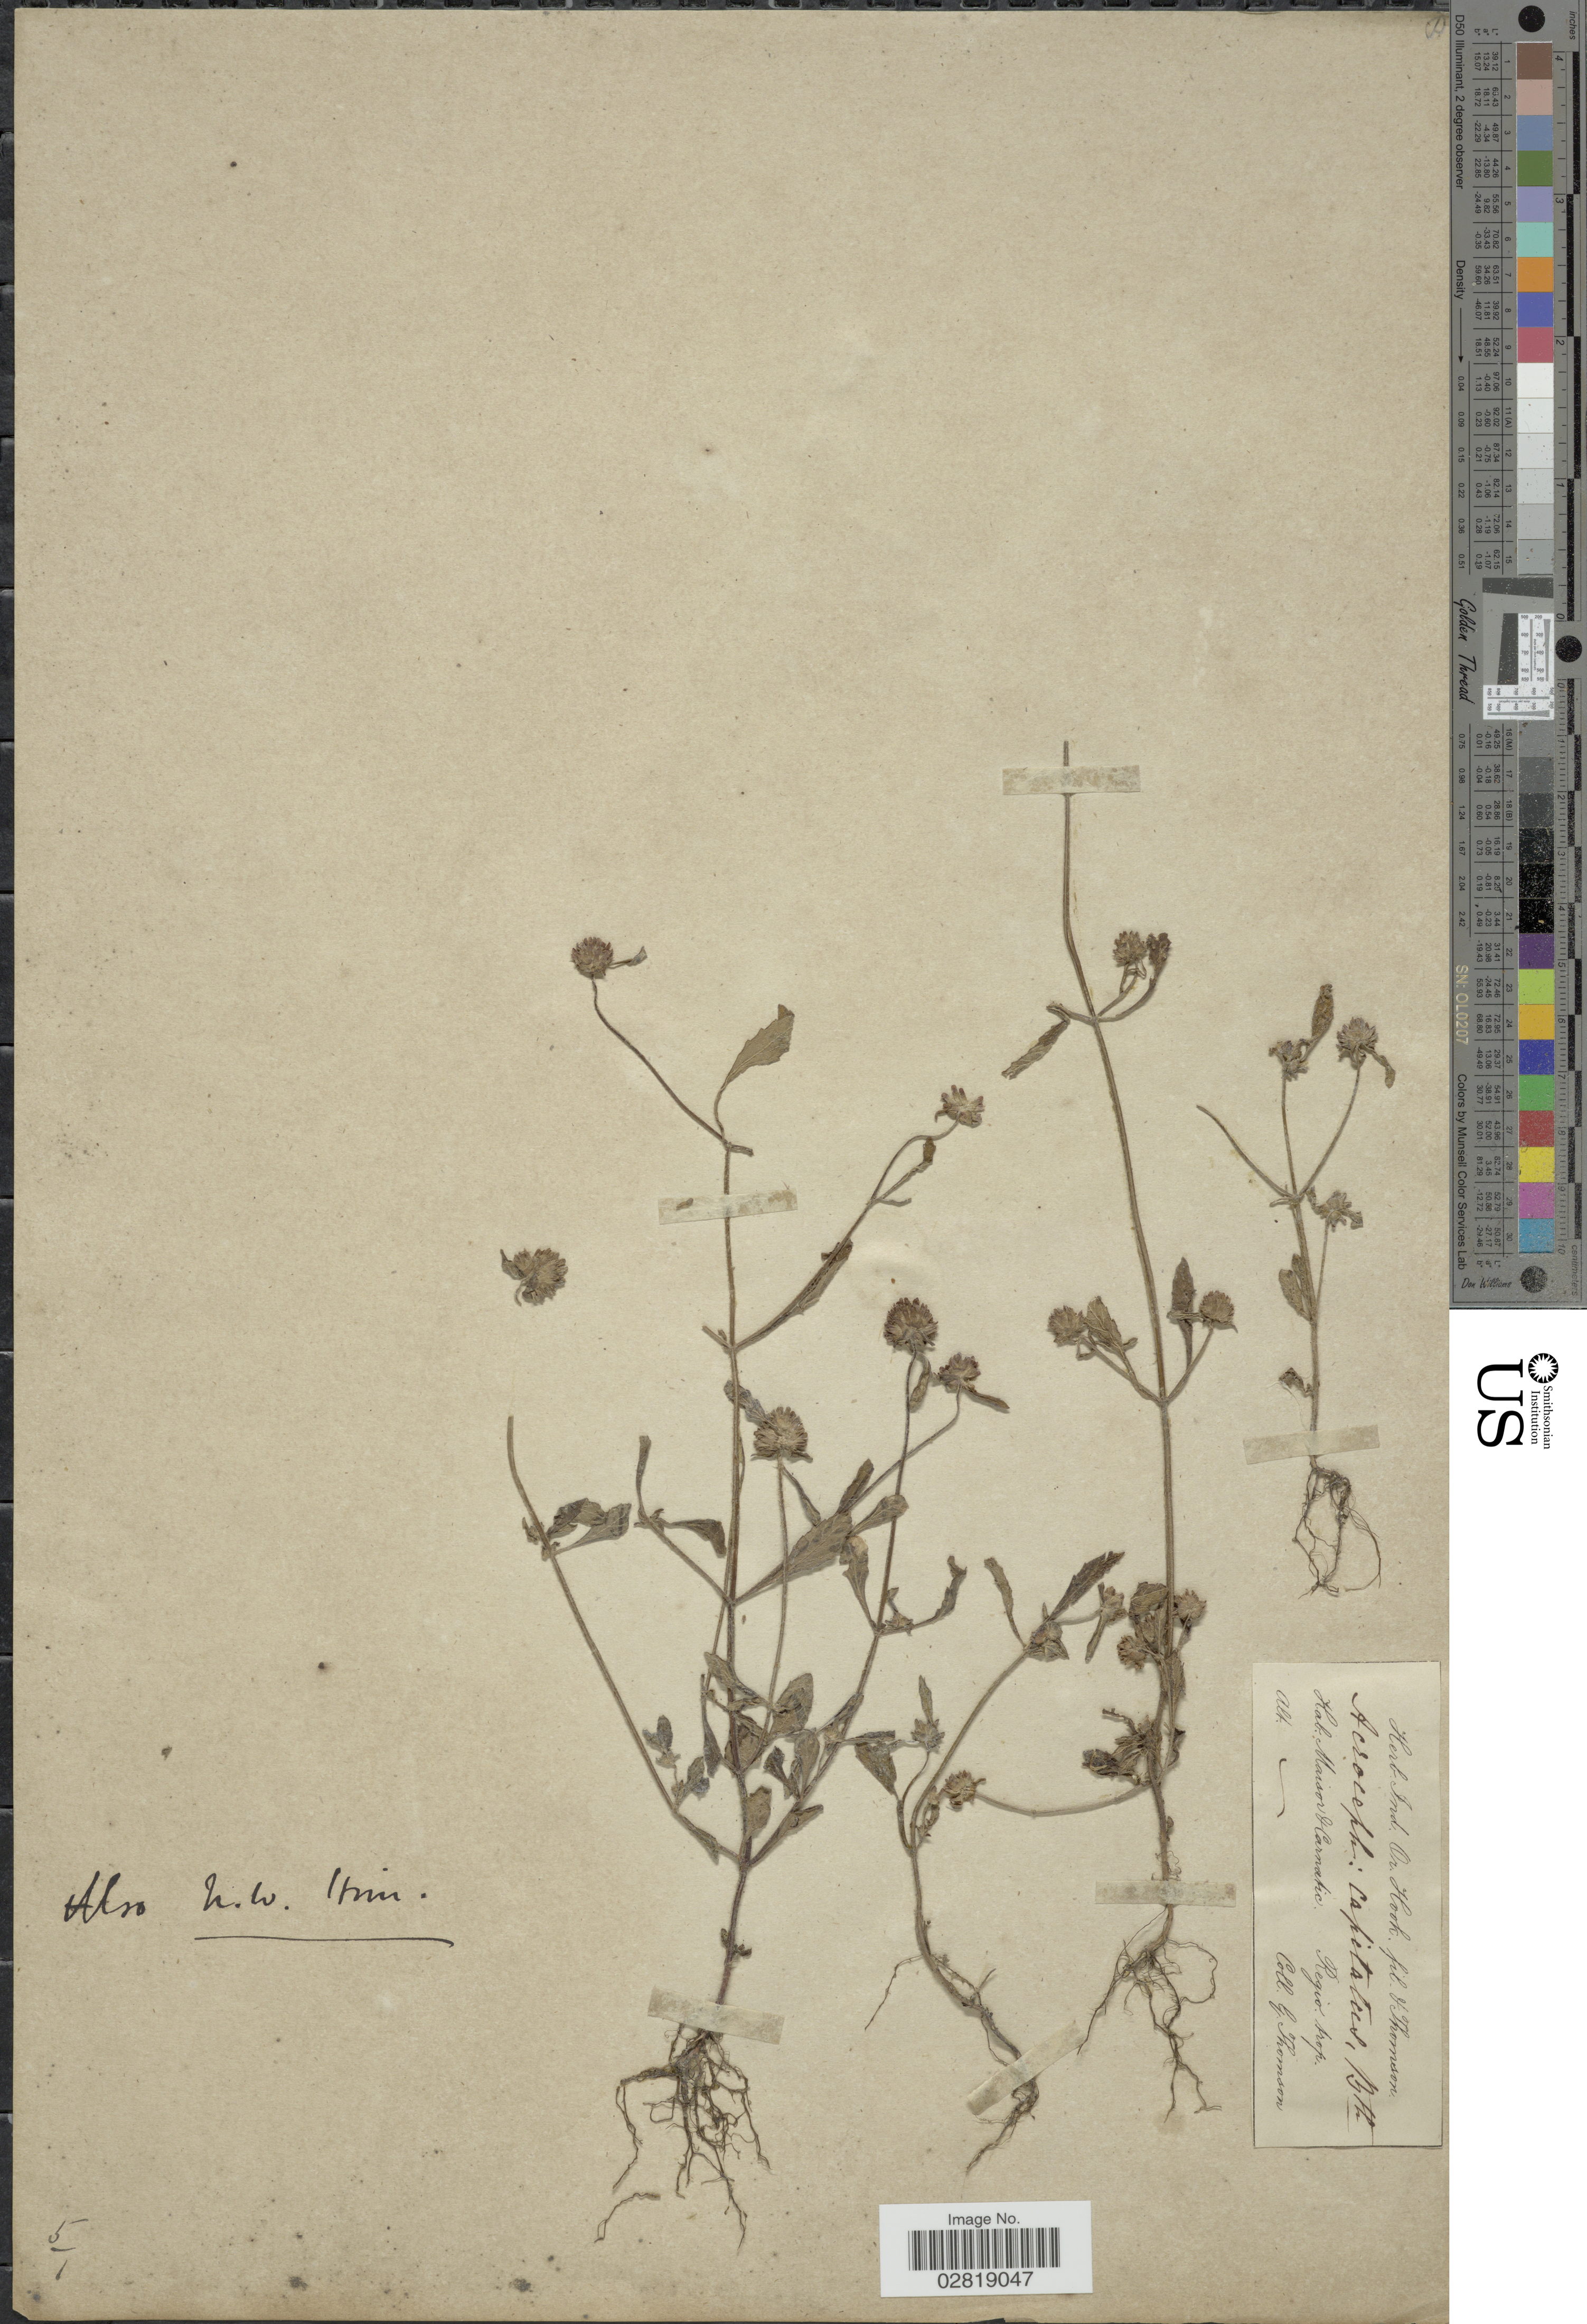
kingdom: Plantae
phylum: Tracheophyta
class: Magnoliopsida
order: Lamiales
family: Lamiaceae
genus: Platostoma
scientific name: Platostoma hispidum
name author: (L.) A.J. Paton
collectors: G. Thomson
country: India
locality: Ind. Or. Maisor & Carnatic. Regio. trop. N.W. Him.